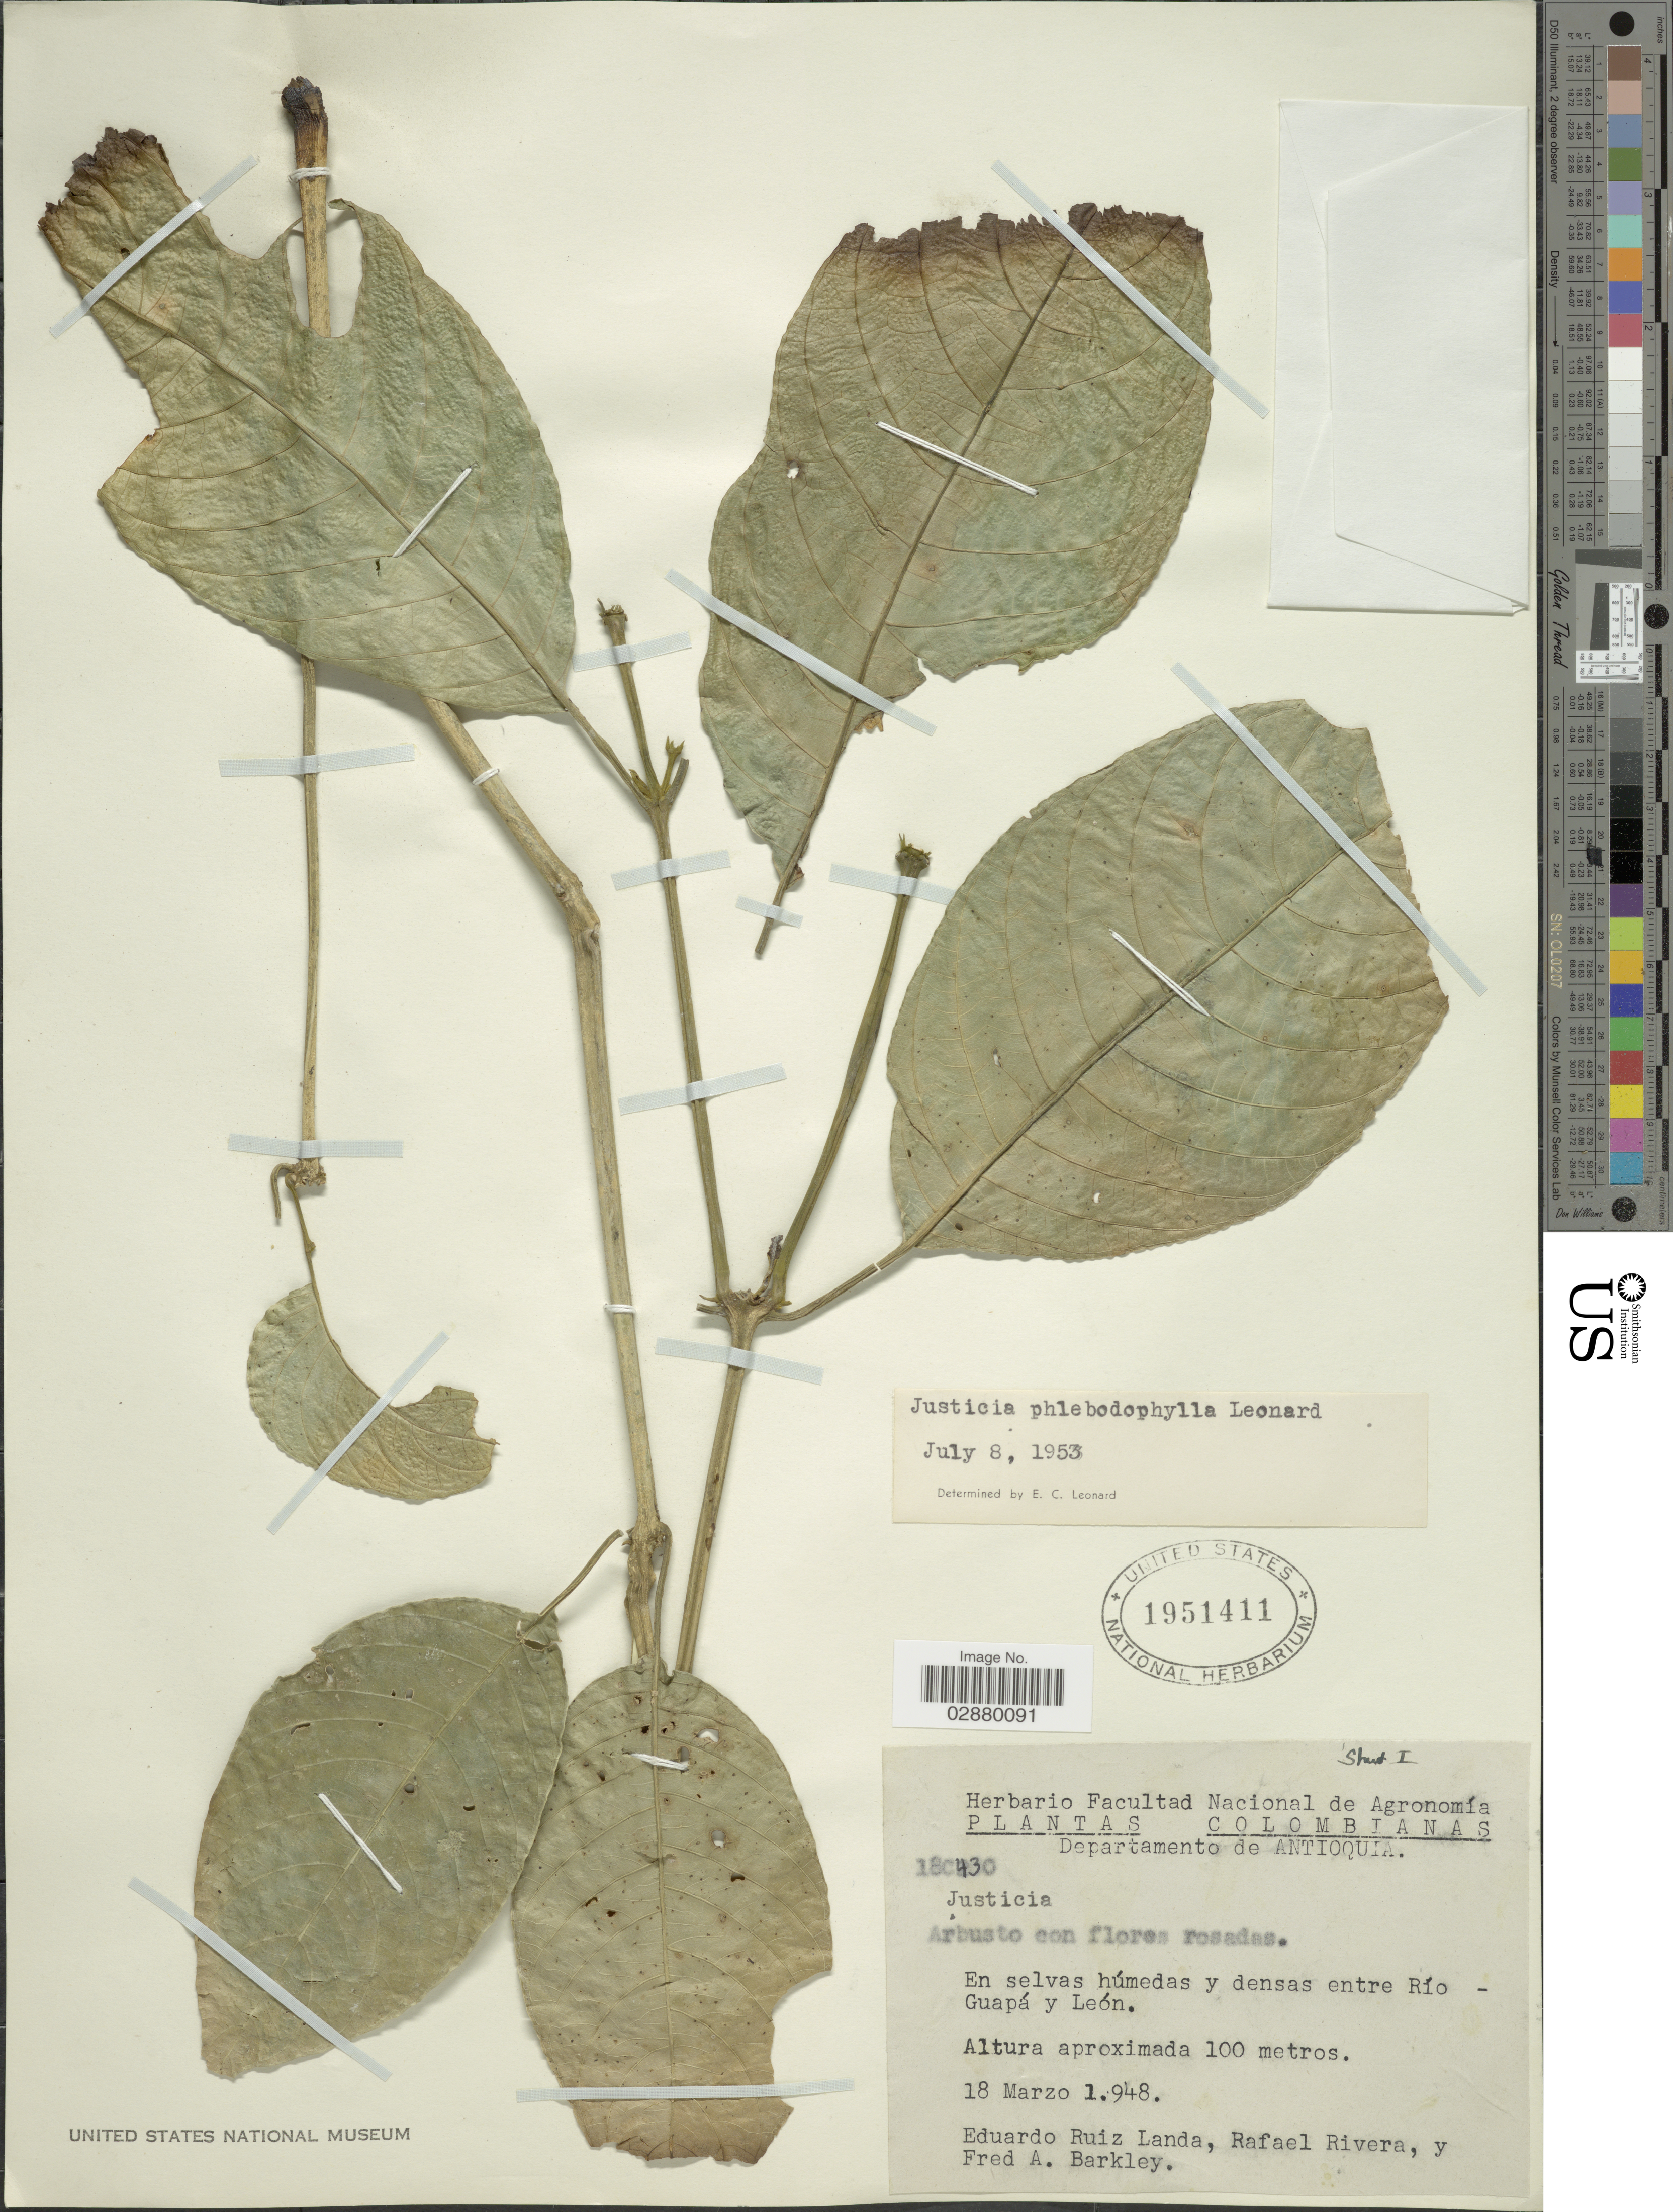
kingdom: Plantae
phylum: Tracheophyta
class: Magnoliopsida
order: Lamiales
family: Acanthaceae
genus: Justicia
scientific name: Justicia phlebophylla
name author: Leonard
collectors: E. Ruiz Landa, R. Rivera & F. A. Barkley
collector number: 18C430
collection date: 1948-03-18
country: Colombia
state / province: Antioquia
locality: Departamento de Antioquia. Entre Río Guapá y León.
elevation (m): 100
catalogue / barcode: US 1951411